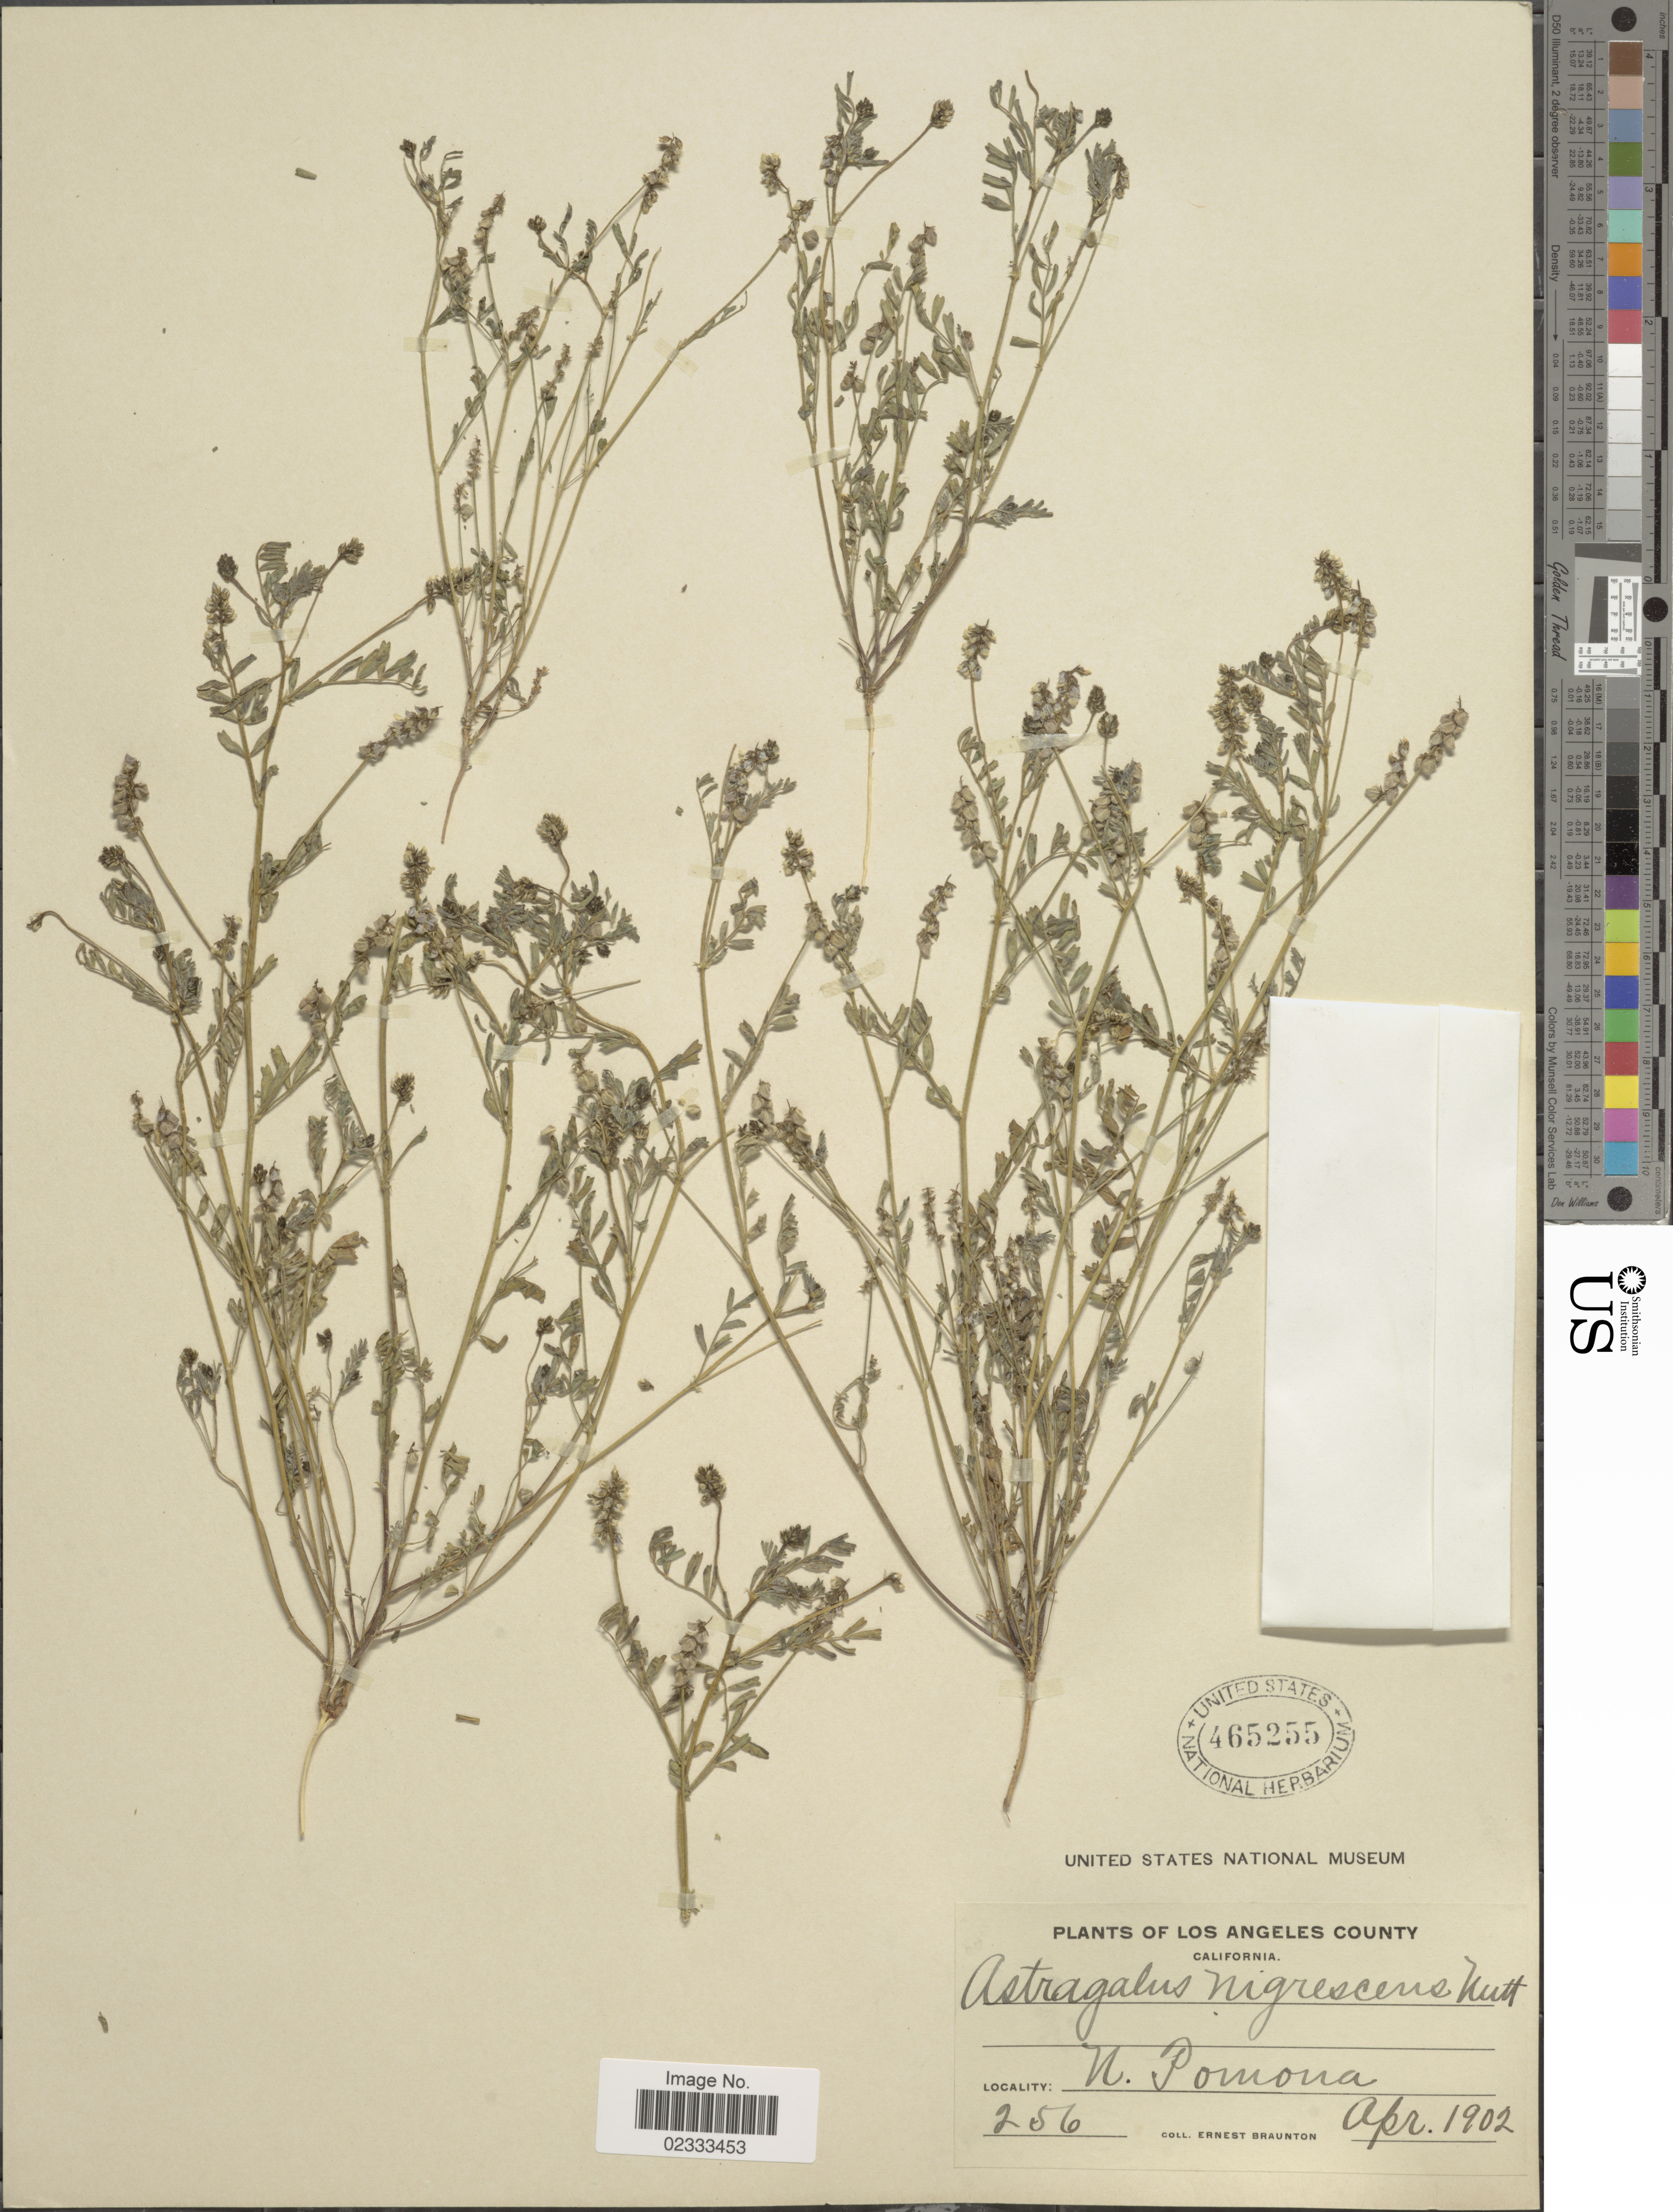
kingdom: Plantae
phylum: Tracheophyta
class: Magnoliopsida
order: Fabales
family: Fabaceae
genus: Astragalus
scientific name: Astragalus nigrescens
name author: Pall.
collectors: E. Braunton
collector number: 256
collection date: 1902-04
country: United States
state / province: California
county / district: Los Angeles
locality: Los Angeles County, N. Pomona.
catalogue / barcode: US 465255